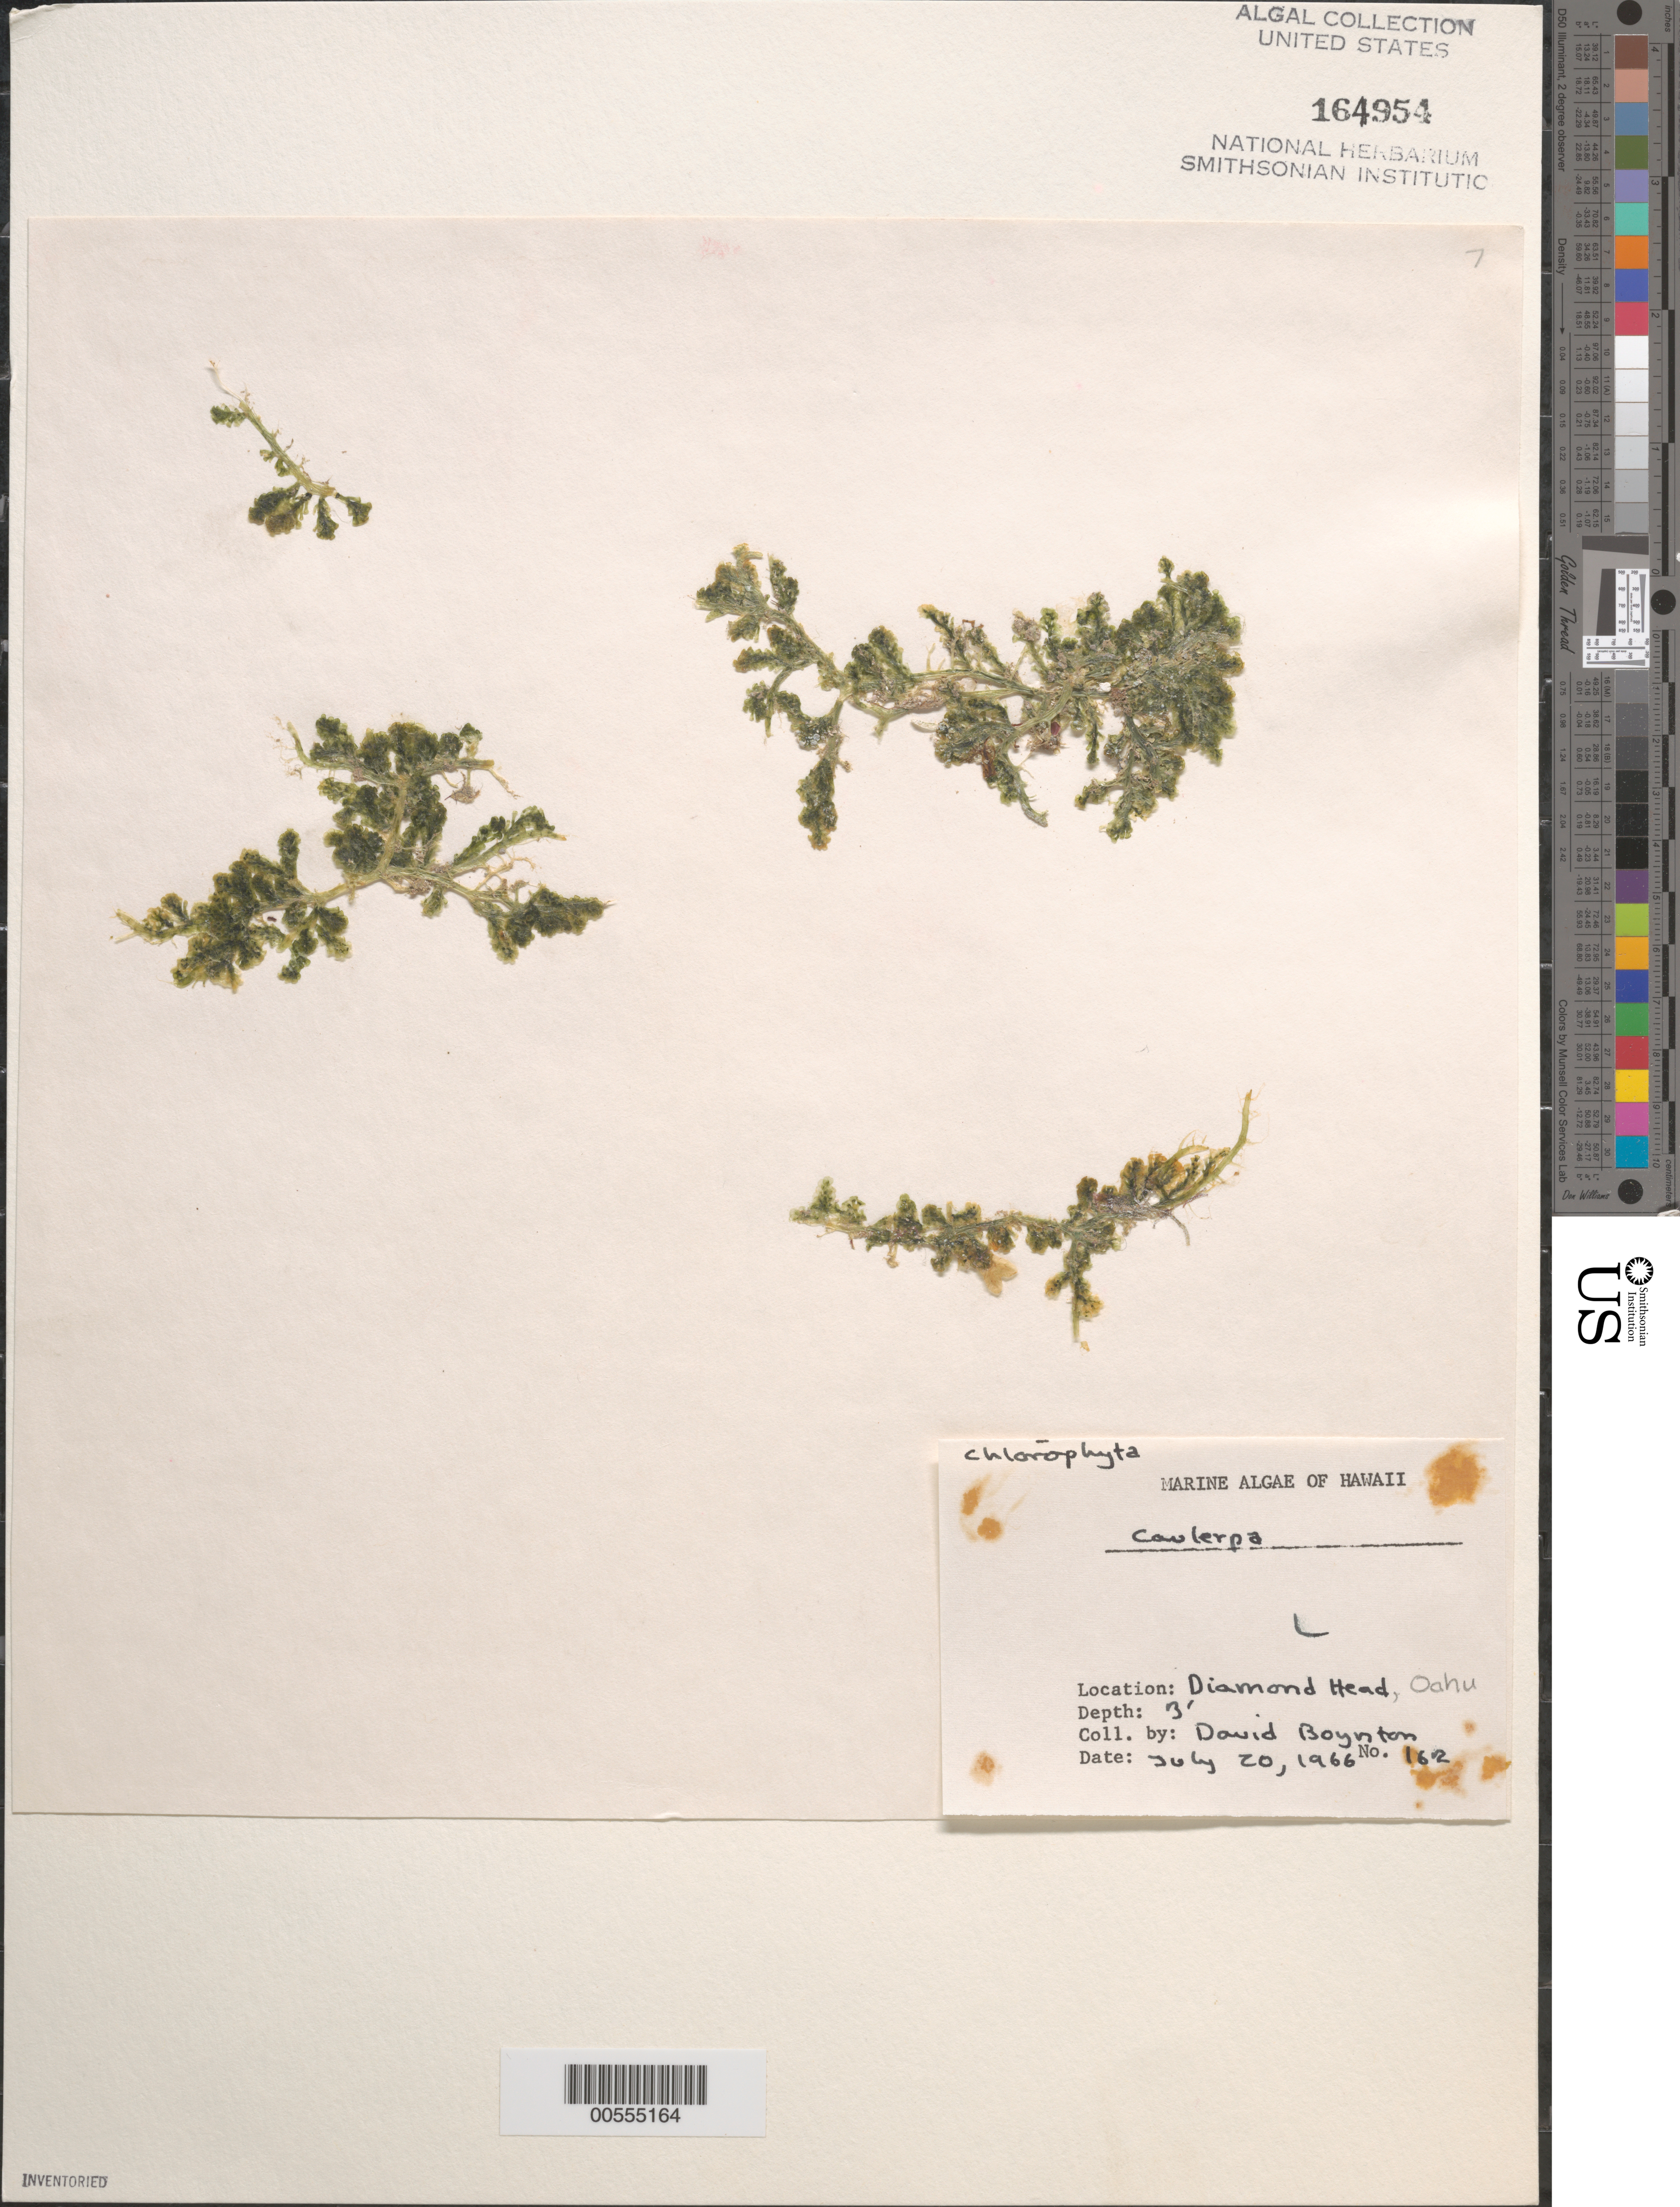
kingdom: Plantae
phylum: Chlorophyta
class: Ulvophyceae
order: Bryopsidales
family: Caulerpaceae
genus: Caulerpa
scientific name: Caulerpa sp.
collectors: D. Boynton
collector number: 162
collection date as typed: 20 Jul 1966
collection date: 1966-07-20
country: United States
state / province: Hawaii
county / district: Honolulu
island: Oahu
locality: Diamond Head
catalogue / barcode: US 164954